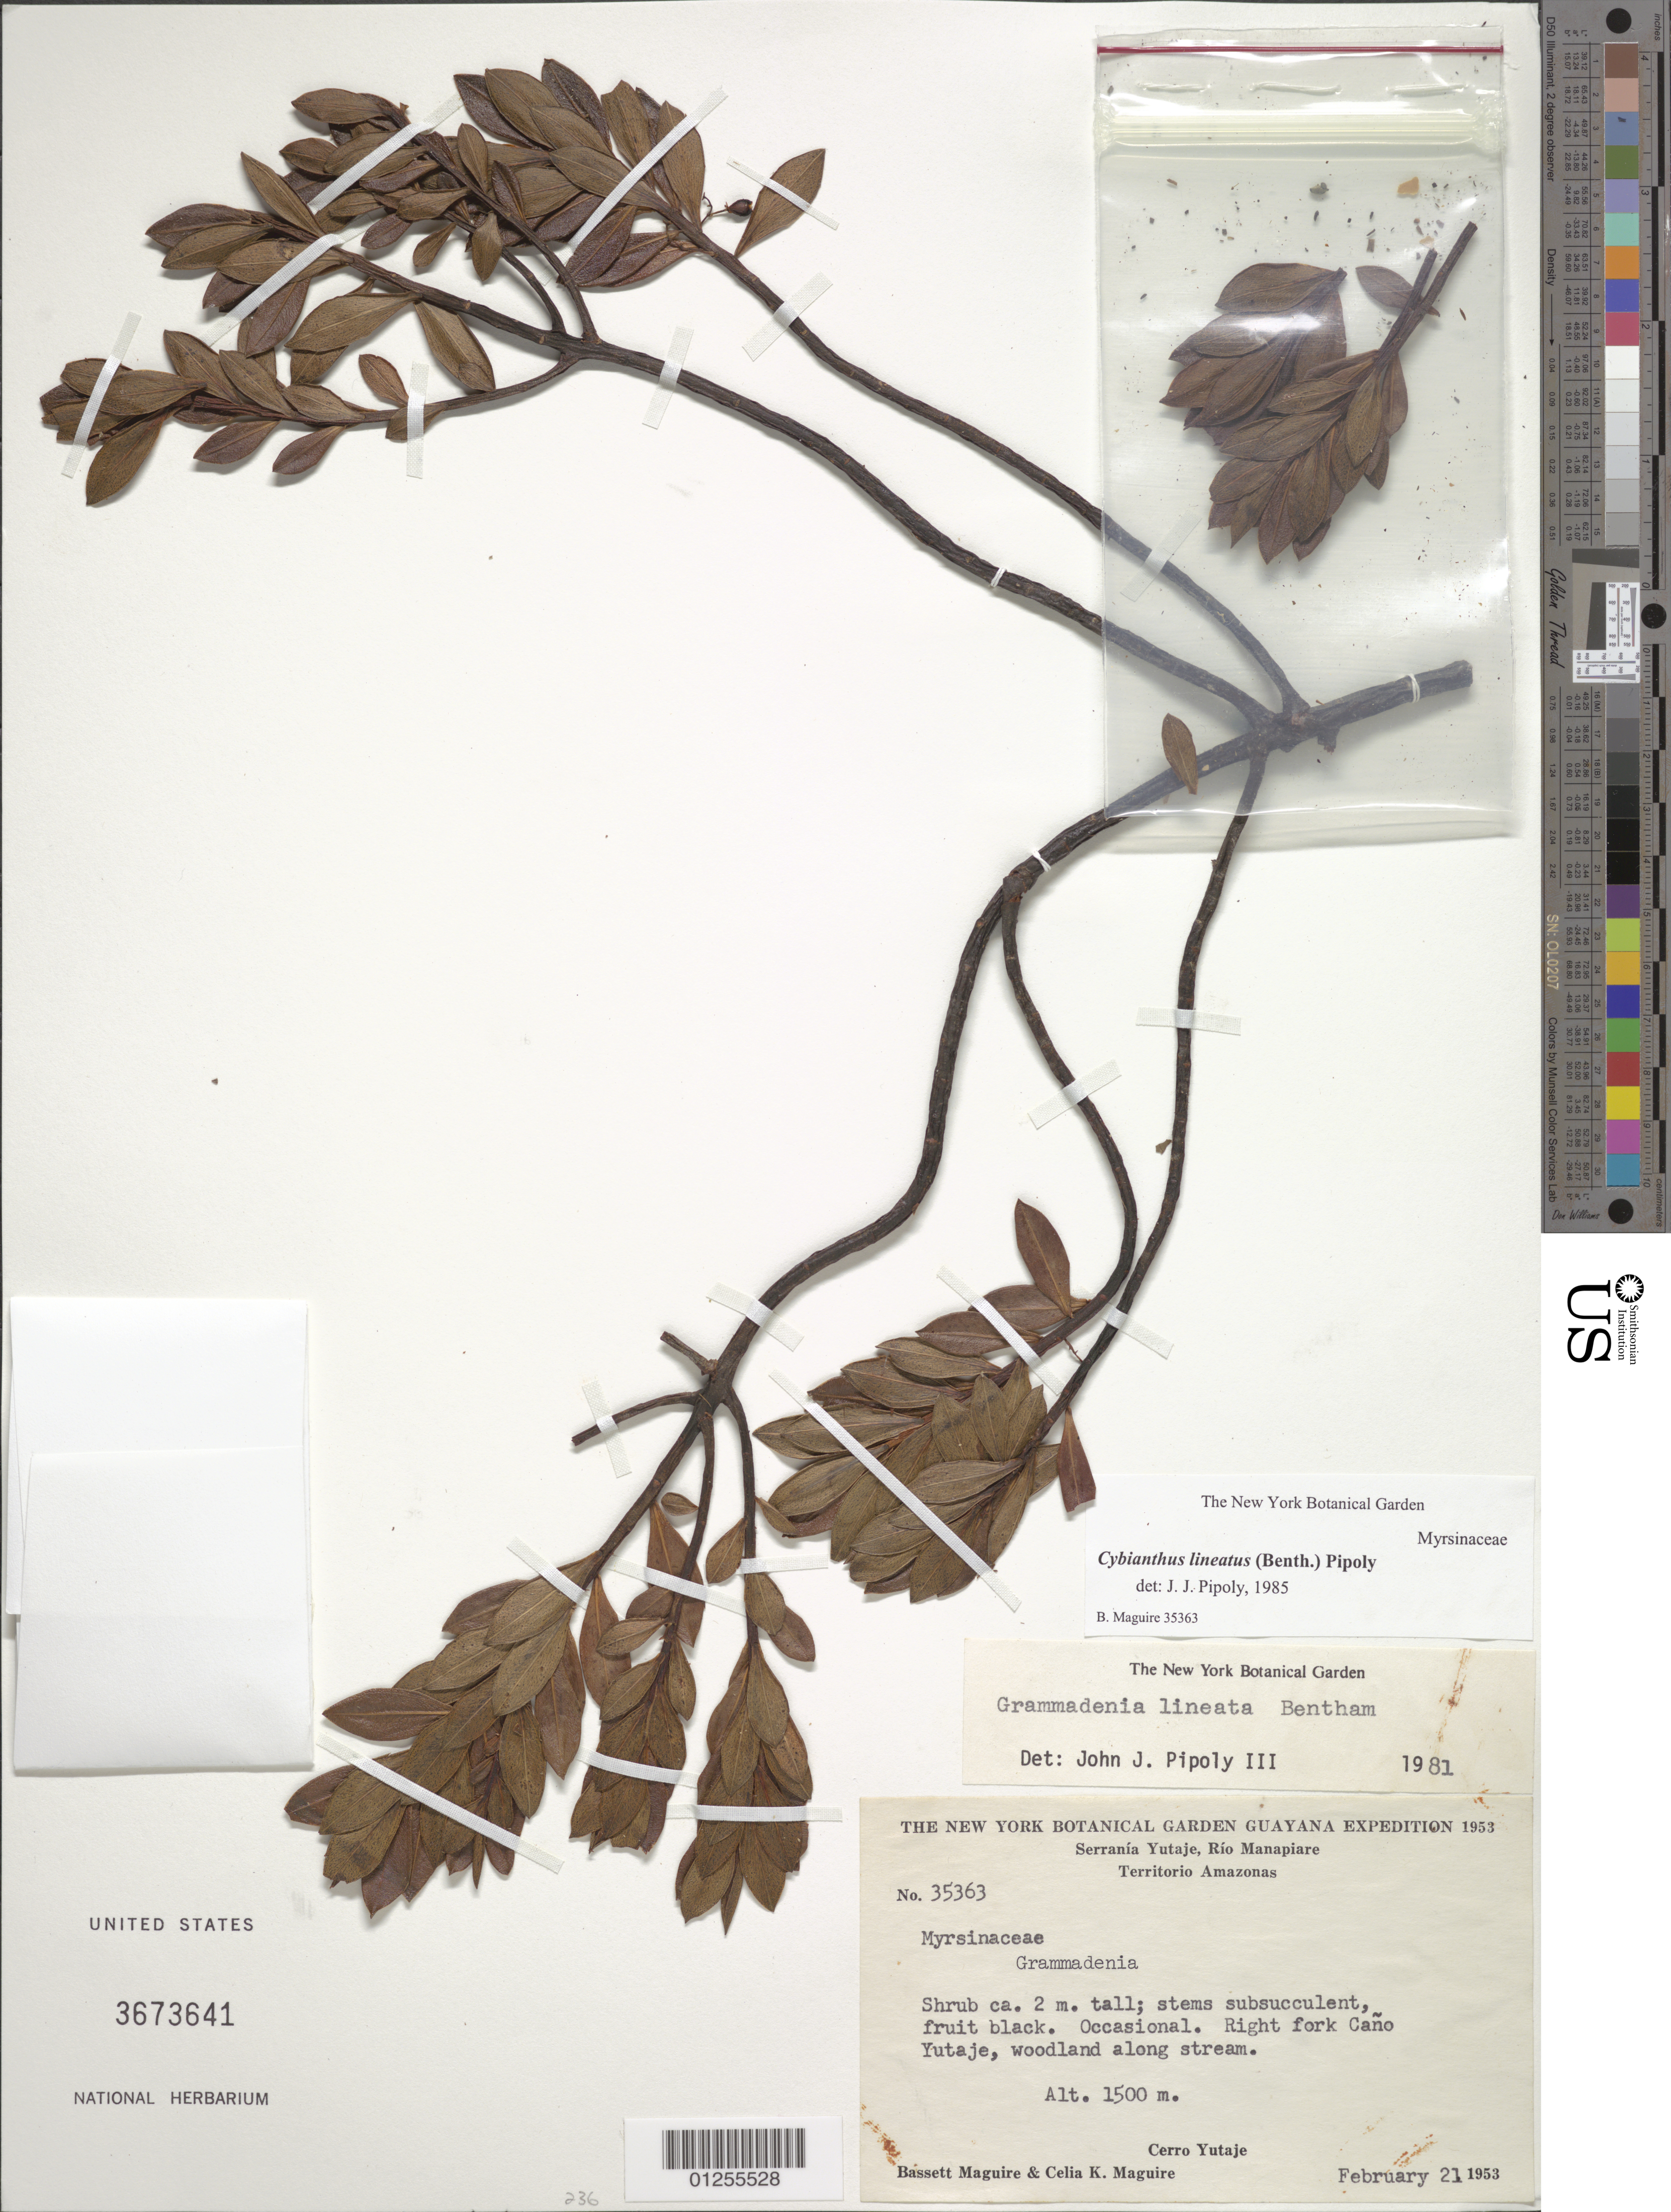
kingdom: Plantae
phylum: Tracheophyta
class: Magnoliopsida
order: Ericales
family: Primulaceae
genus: Cybianthus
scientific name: Cybianthus lineatus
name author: (Benth.) Pipoly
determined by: Pipoly, J. J., III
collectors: B. Maguire Jr. & C. K. Maguire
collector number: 35363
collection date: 1953-02-21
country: Venezuela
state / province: Amazonas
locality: Right fork Cano Yutaje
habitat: Occasional. Woodland along stream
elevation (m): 1500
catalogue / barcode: US 3673641